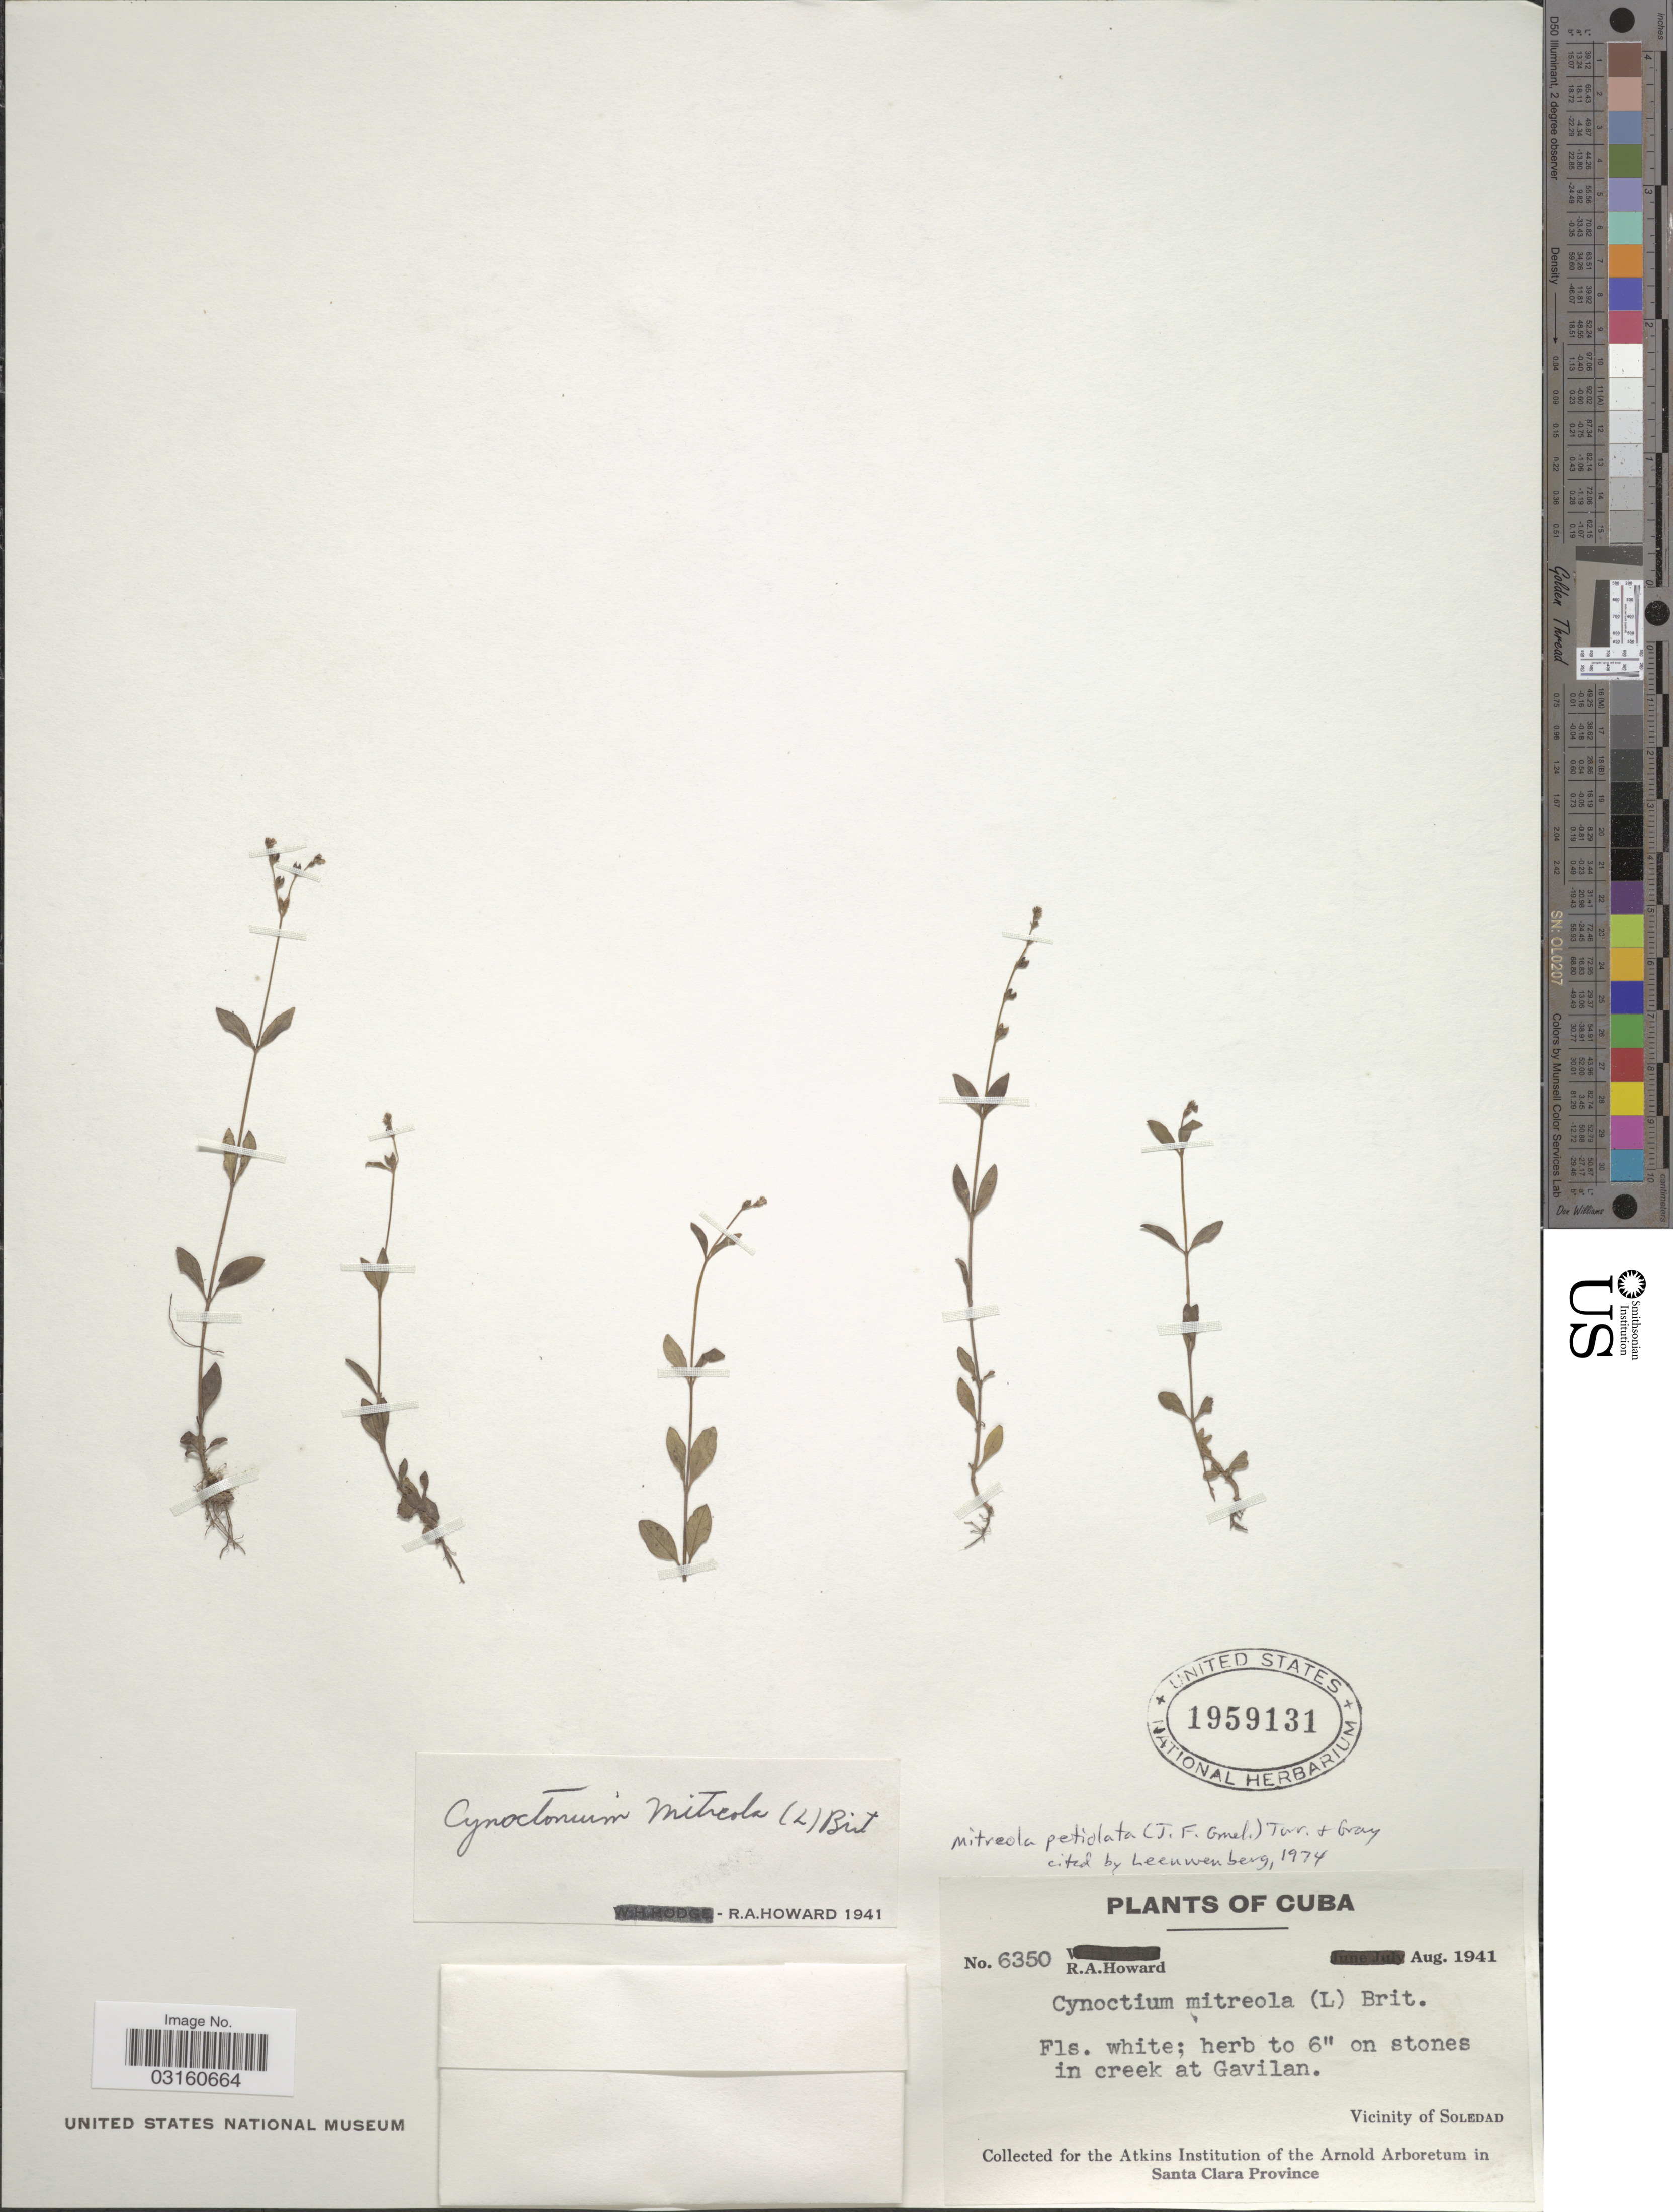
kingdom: Plantae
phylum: Tracheophyta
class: Magnoliopsida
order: Gentianales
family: Loganiaceae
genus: Mitreola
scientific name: Mitreola petiolata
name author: (J.F. Gmel.) Torr. & A. Gray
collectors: R. A. Howard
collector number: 6350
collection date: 1941-08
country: Cuba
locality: On stones in creek at Gavilan. Vicinity of Soledad.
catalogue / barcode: US 1959131